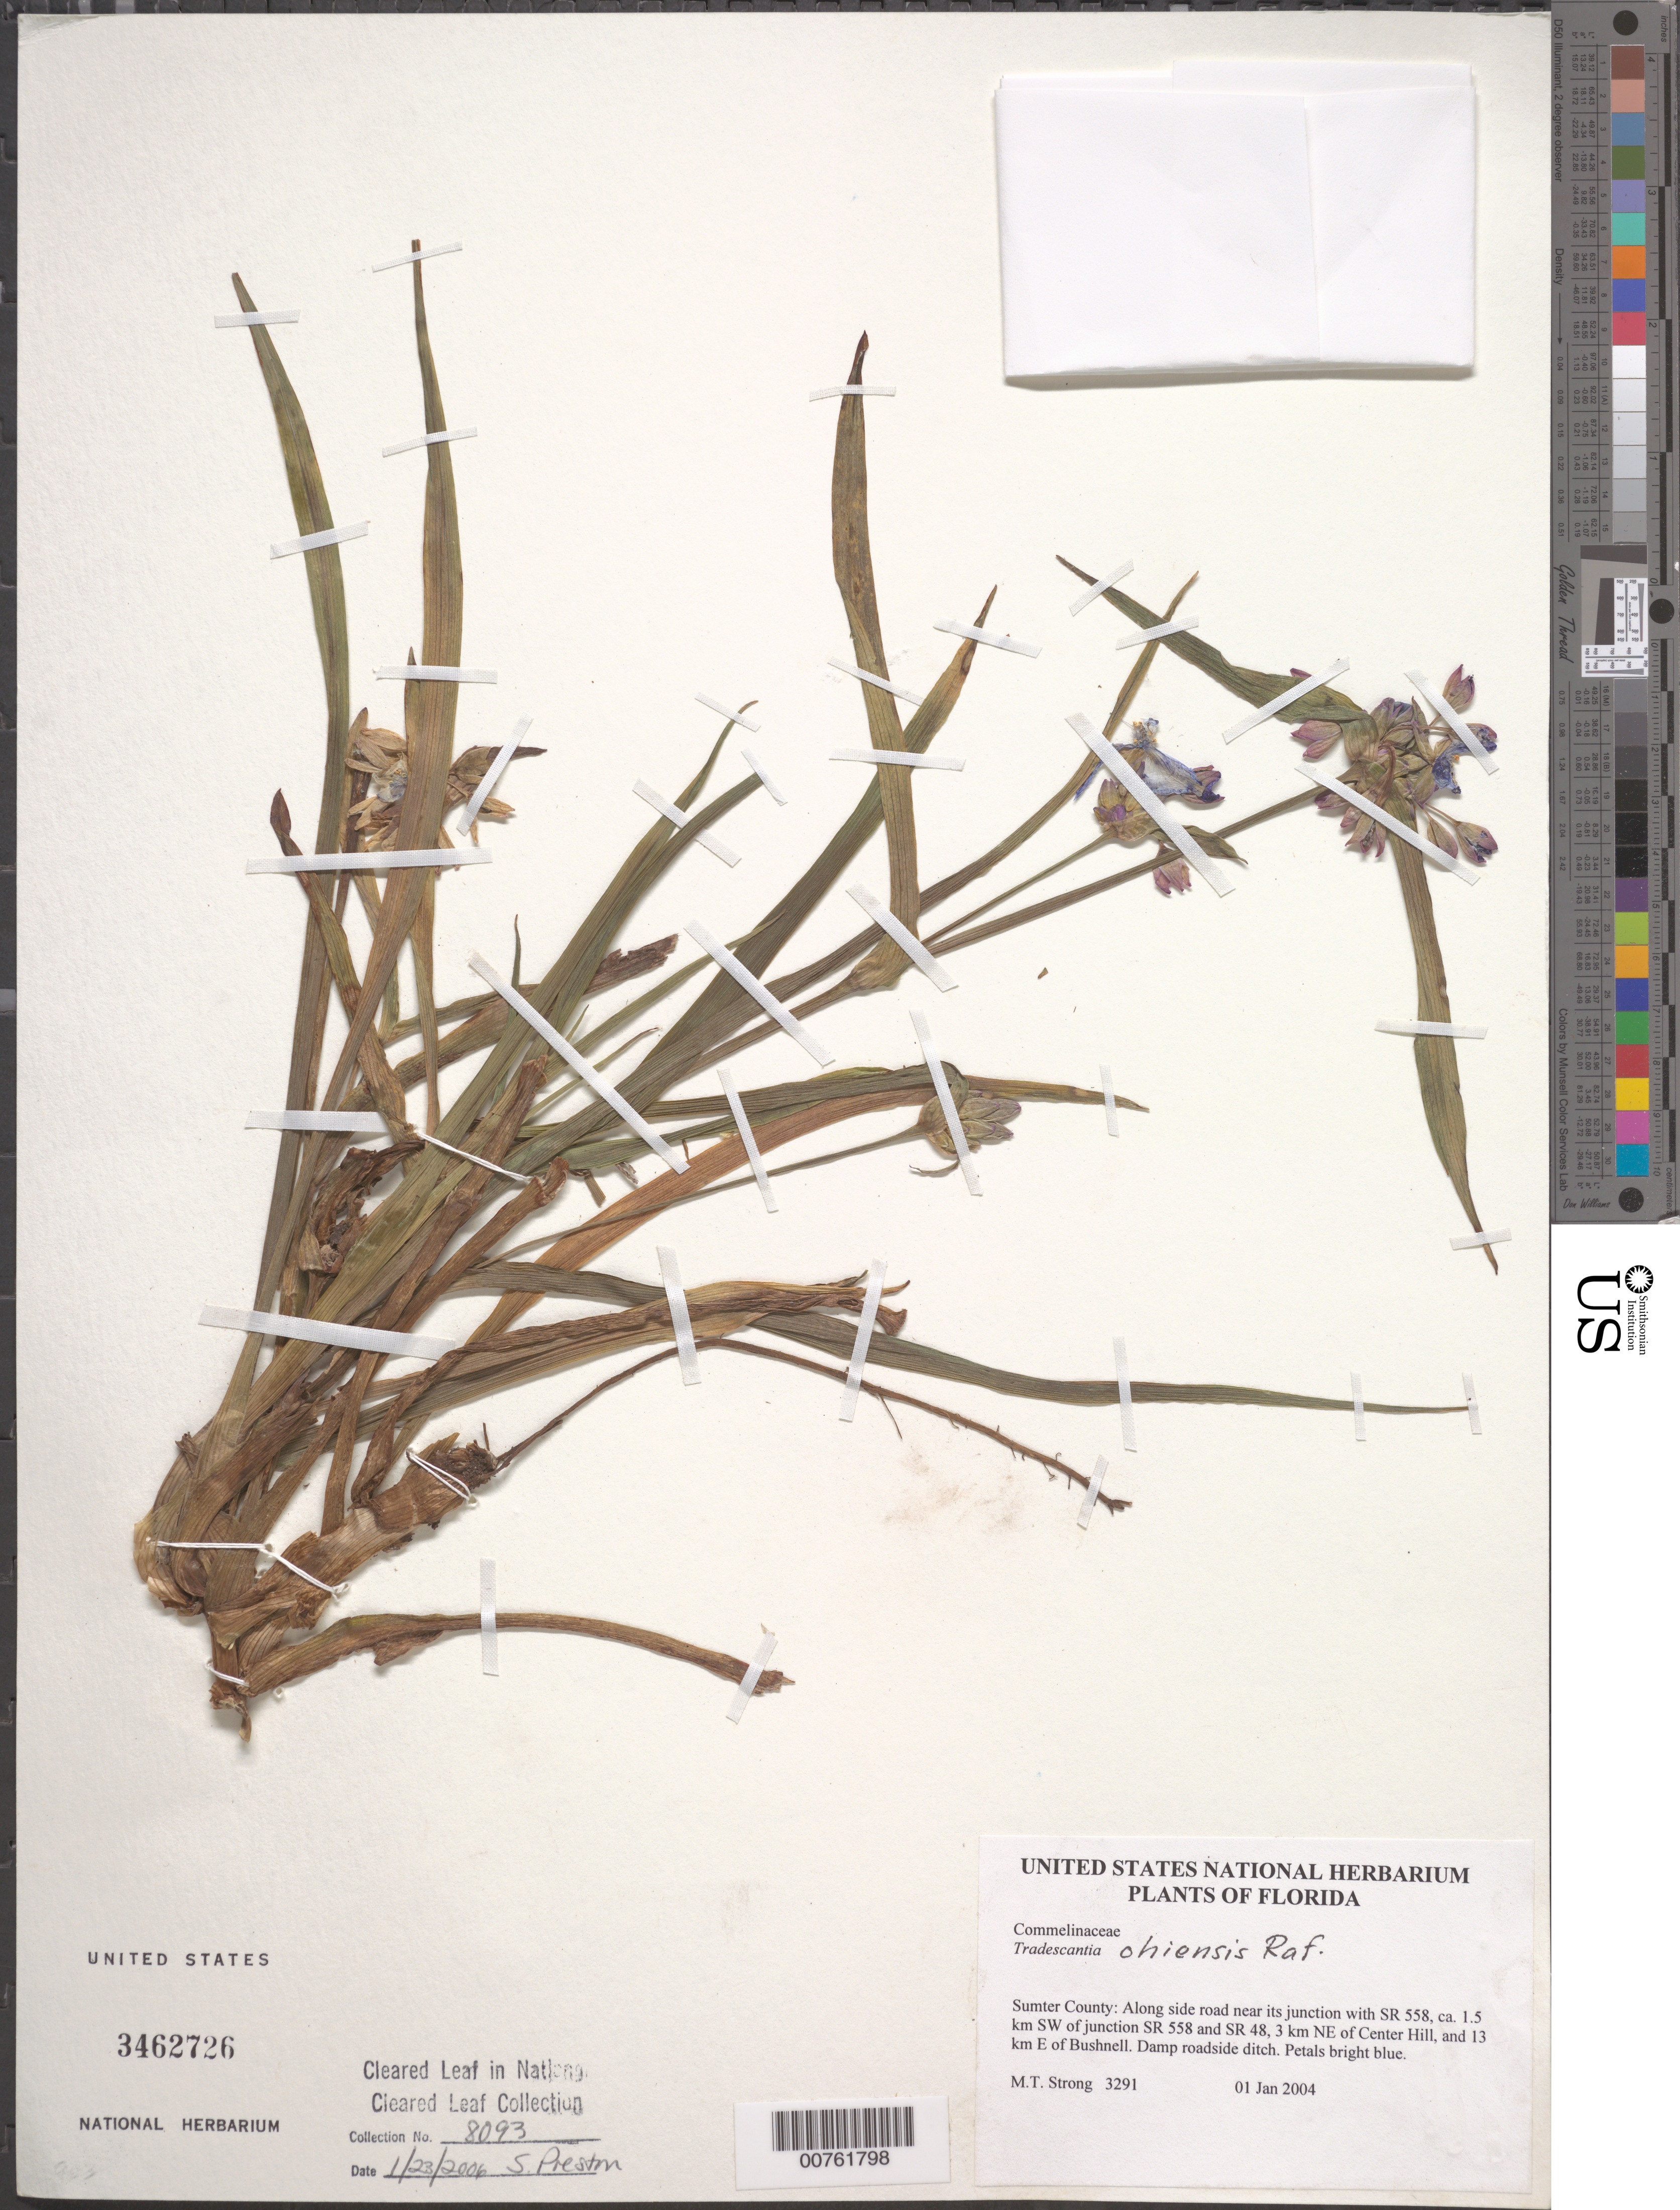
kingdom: Plantae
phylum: Tracheophyta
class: Liliopsida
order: Commelinales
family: Commelinaceae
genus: Tradescantia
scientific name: Tradescantia ohiensis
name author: Raf.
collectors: M. T. Strong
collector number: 3291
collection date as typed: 01 Jan 2004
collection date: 2004-01-01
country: United States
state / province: Florida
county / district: Sumter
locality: Along side road near its junction with SR 558, ca. 1.5 km SW of junction SR 558 and SR 48, 3 km NE of Center Hill, and 13 km E of Bushnell.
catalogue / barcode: US 3462726